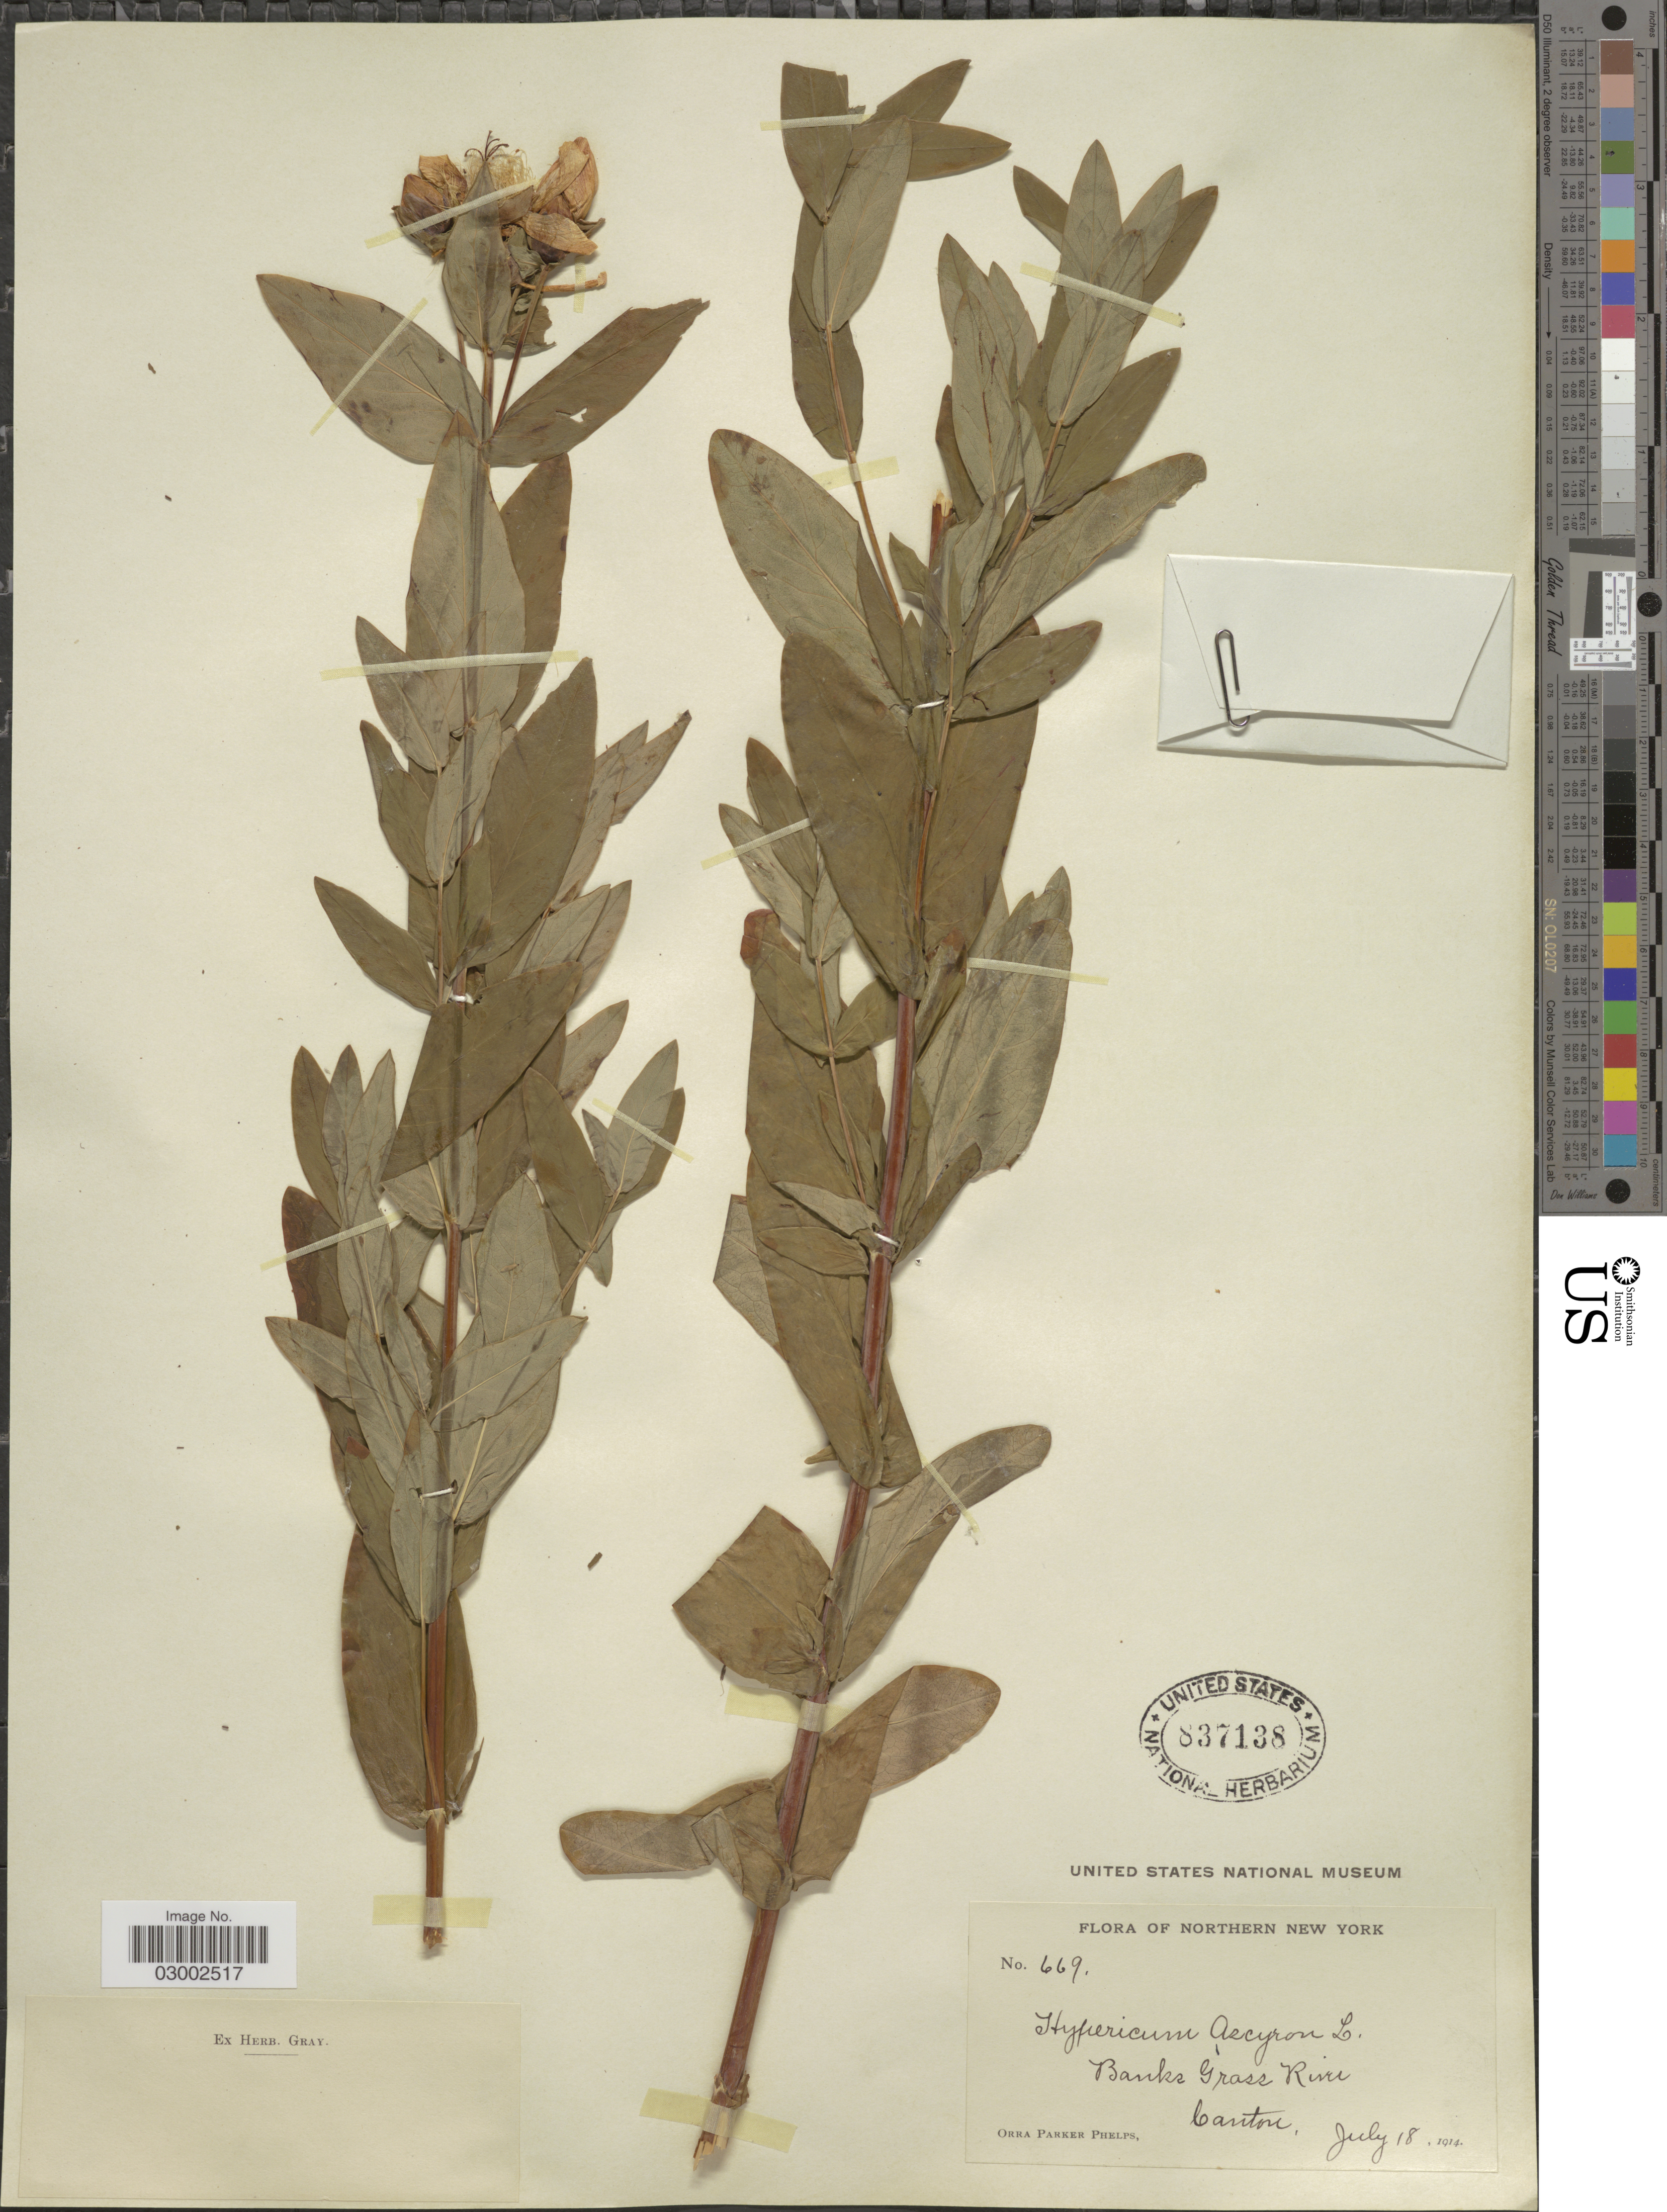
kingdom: Plantae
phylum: Tracheophyta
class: Magnoliopsida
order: Malpighiales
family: Hypericaceae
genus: Hypericum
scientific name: Hypericum ascyron subsp. pyramidatum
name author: (Aiton) N. Robson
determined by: Strong, Mark T., (BOT), Smithsonian Institution - National Museum of Natural History (UNITED STATES)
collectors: O. P. Phelps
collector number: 669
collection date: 1914-07-18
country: United States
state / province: New York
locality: Northern New York. Banks Grass River. Canton.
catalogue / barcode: US 837138